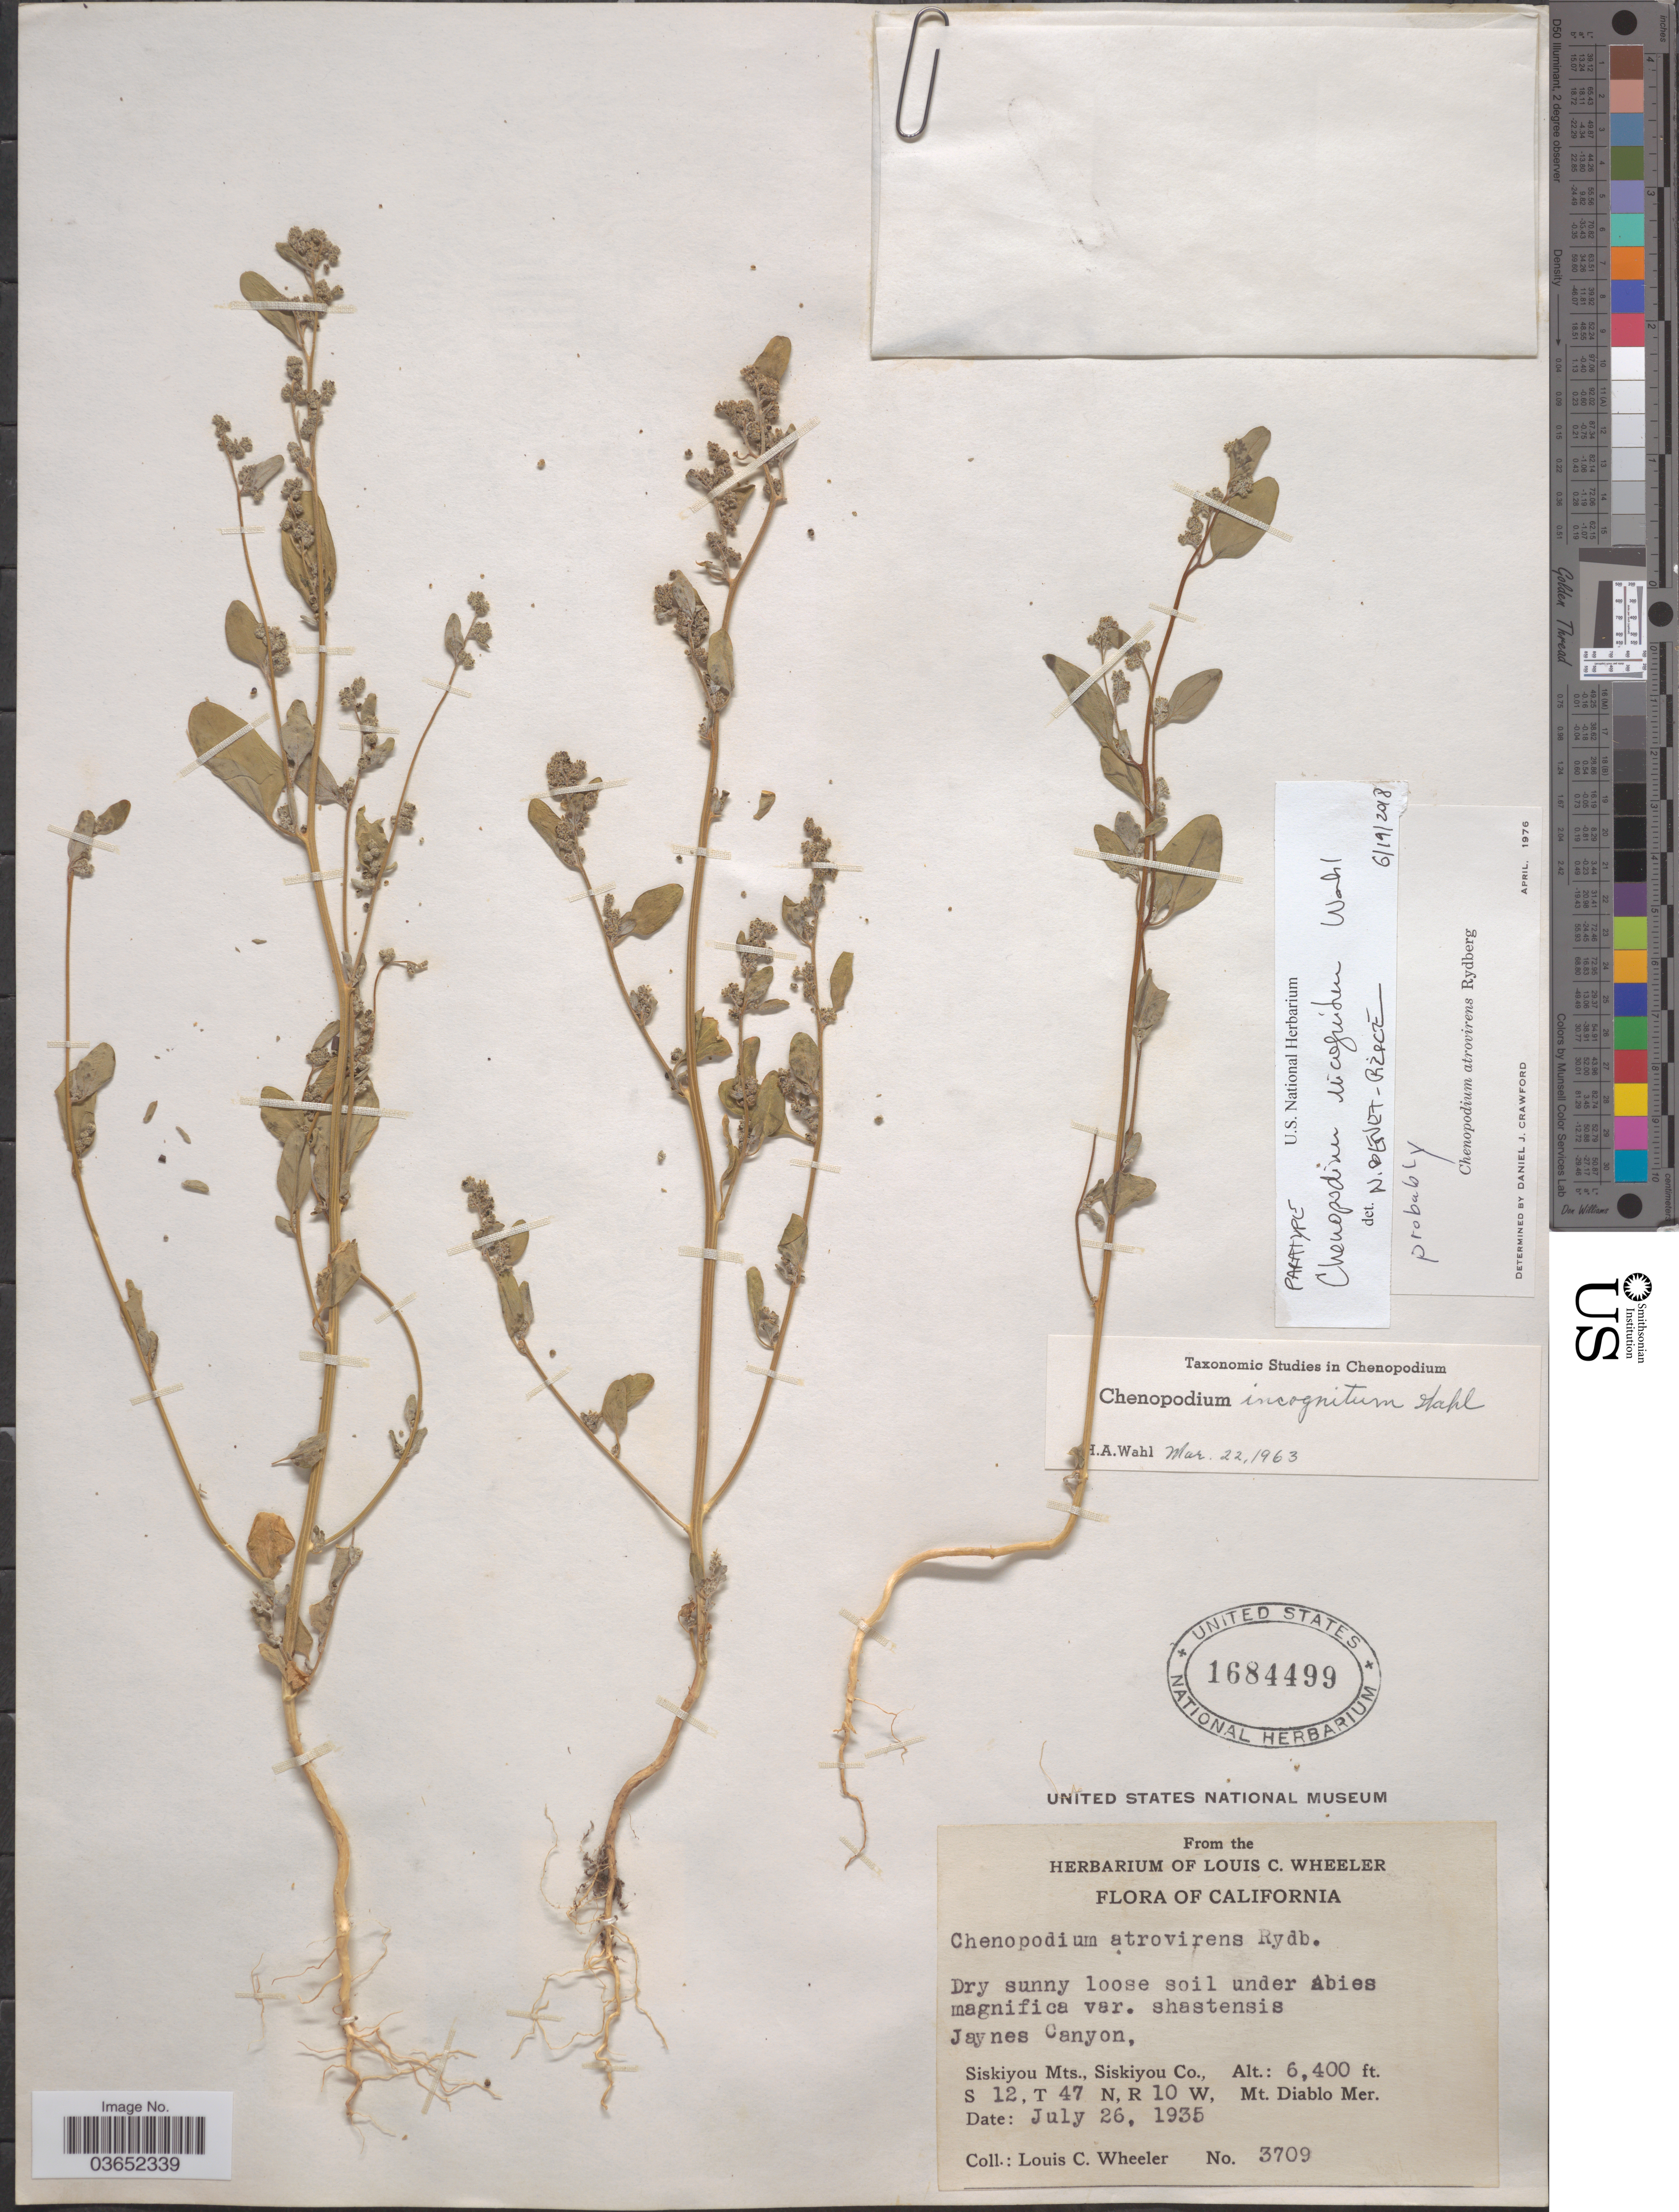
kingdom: Plantae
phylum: Tracheophyta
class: Magnoliopsida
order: Caryophyllales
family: Amaranthaceae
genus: Chenopodium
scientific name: Chenopodium atrovirens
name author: Rydb.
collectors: L. C. Wheeler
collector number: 3709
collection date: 1935-07-26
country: United States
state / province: California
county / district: Siskiyou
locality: Jaynes Canyon, Siskiyou Mts., Siskiyou Co., S 12, T 47 N, R 10 W, Mt. Diablo Mer.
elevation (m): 1951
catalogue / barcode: US 1684499